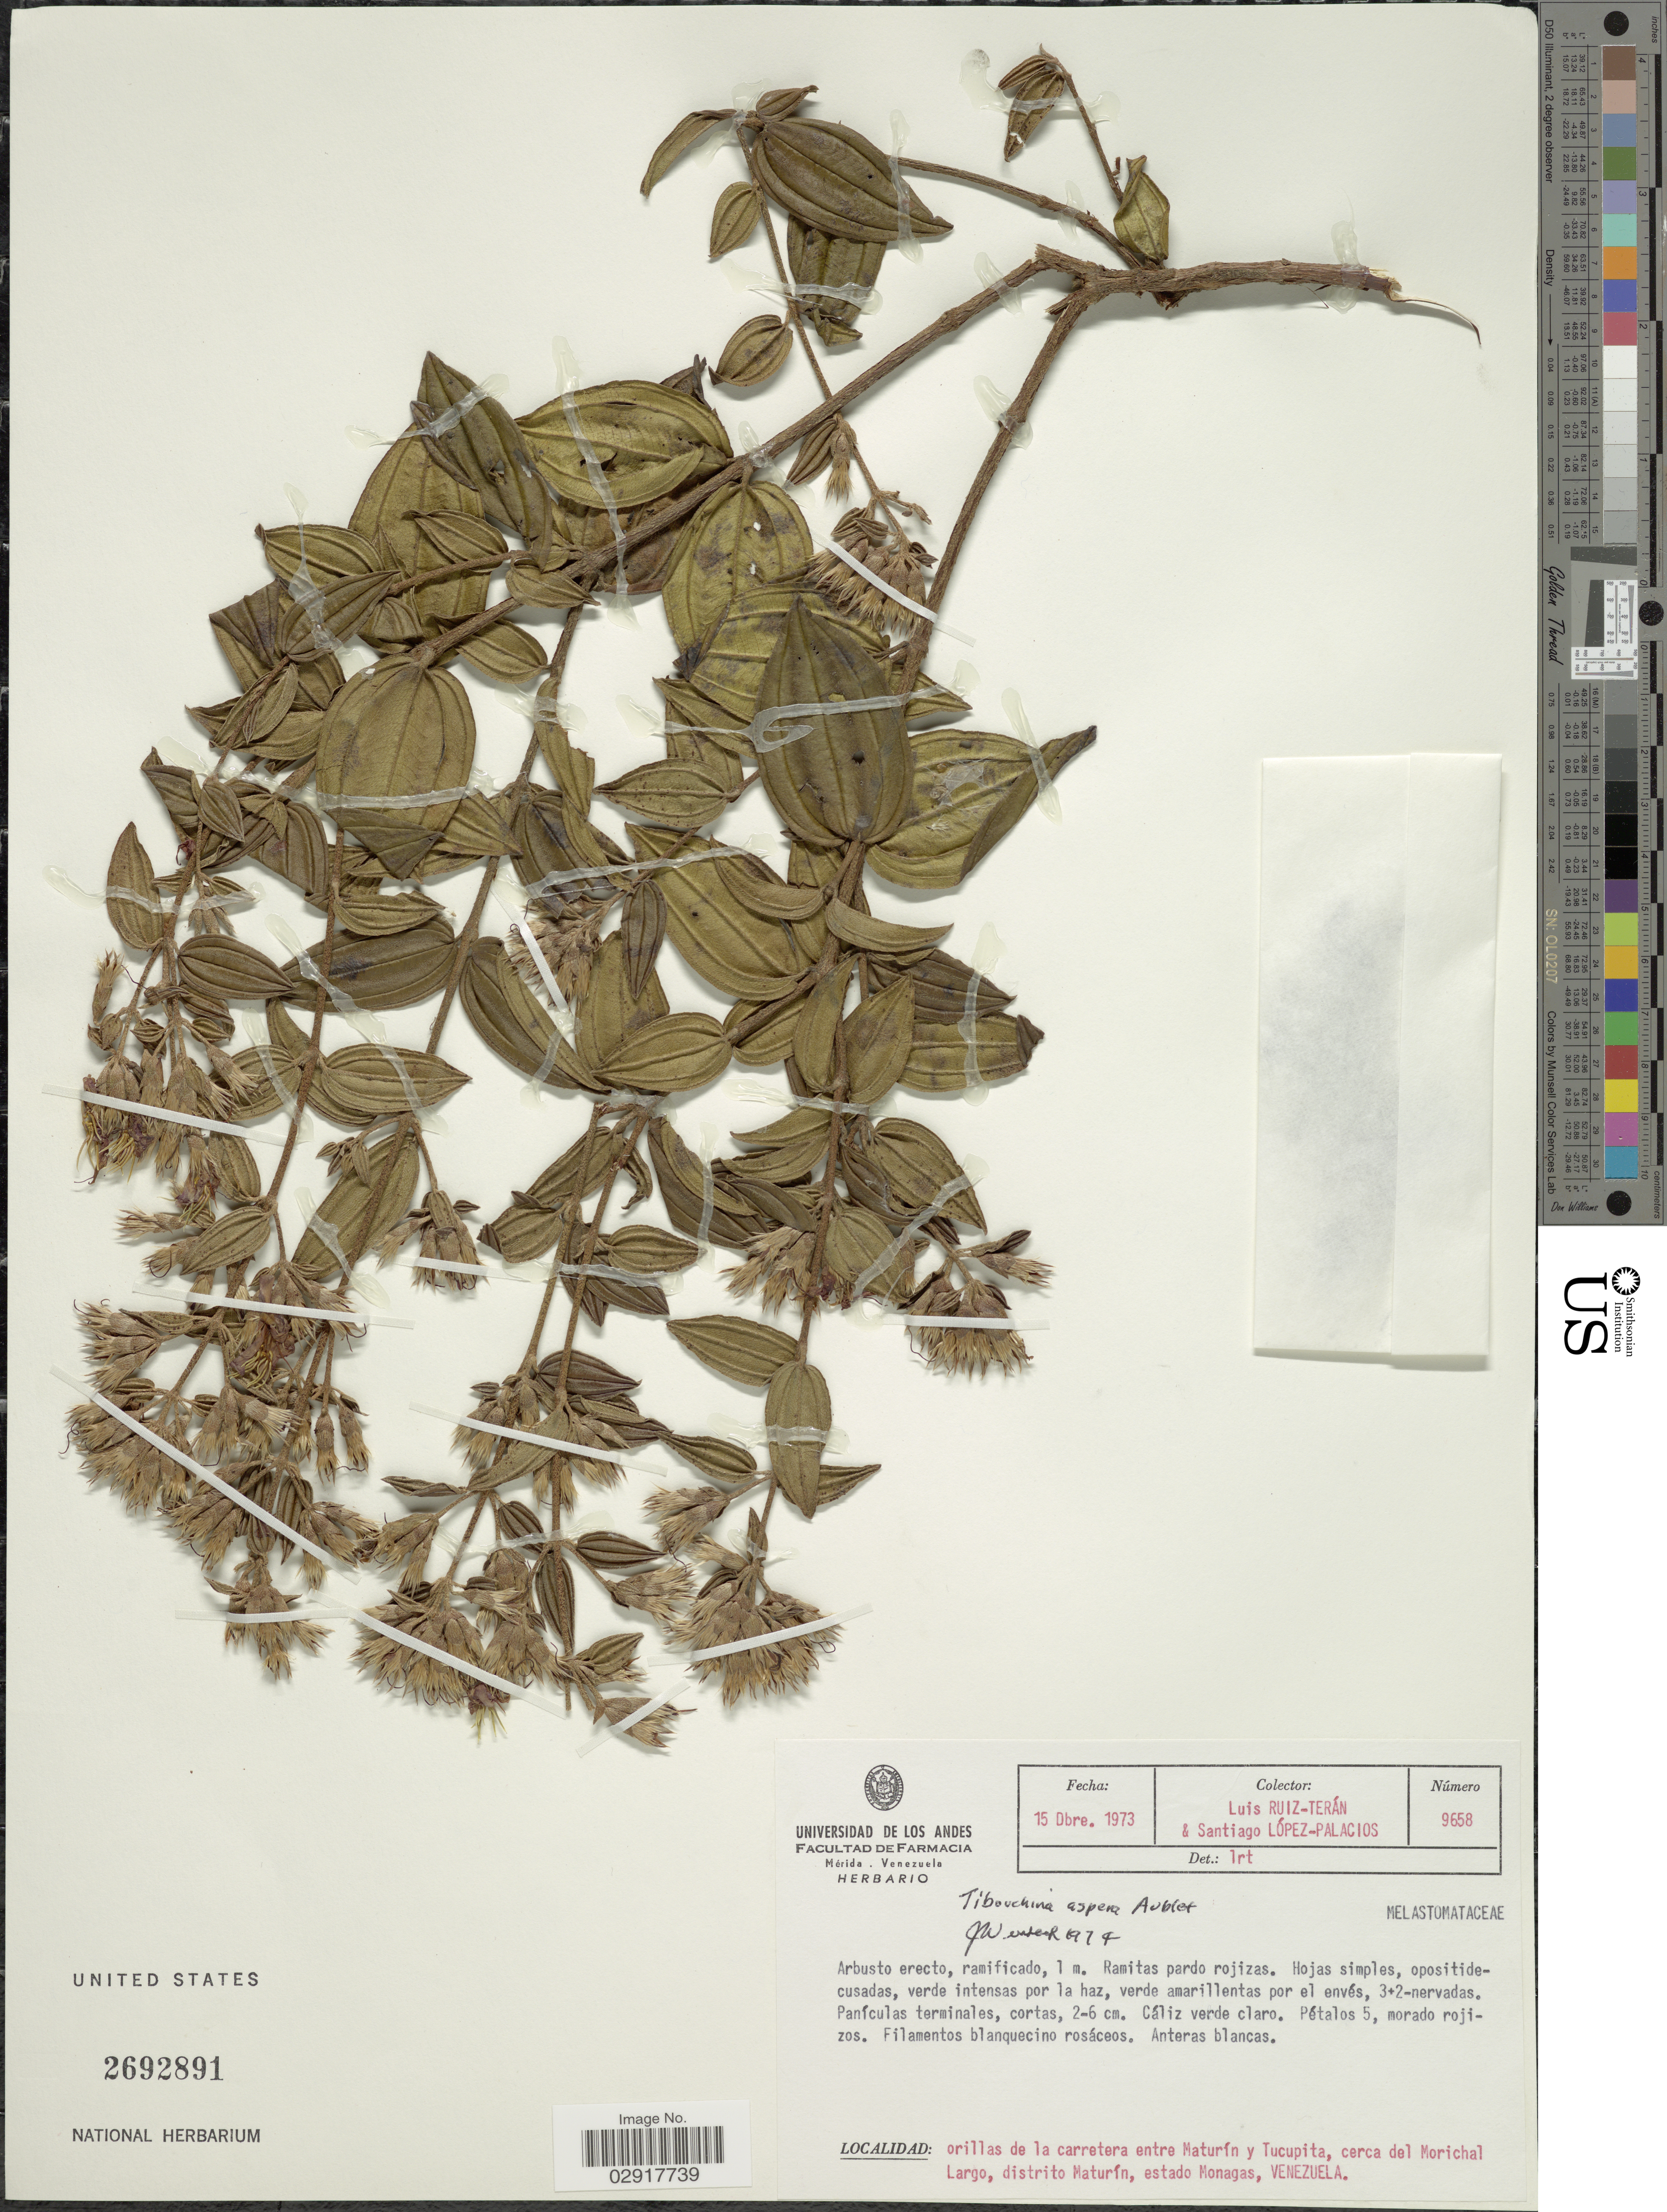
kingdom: Plantae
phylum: Tracheophyta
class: Magnoliopsida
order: Myrtales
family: Melastomataceae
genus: Tibouchina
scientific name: Tibouchina aspera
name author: Aubl.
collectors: L. E. Ruíz-Terán & S. López-Palacios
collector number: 9658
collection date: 1973-10-15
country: Venezuela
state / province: Monagas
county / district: Maturin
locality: Orillas de la carretera entre Maturín y Tucupita, cerca del Morichal Largo, distrito Maturín, estado Monagas.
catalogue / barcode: US 2692891